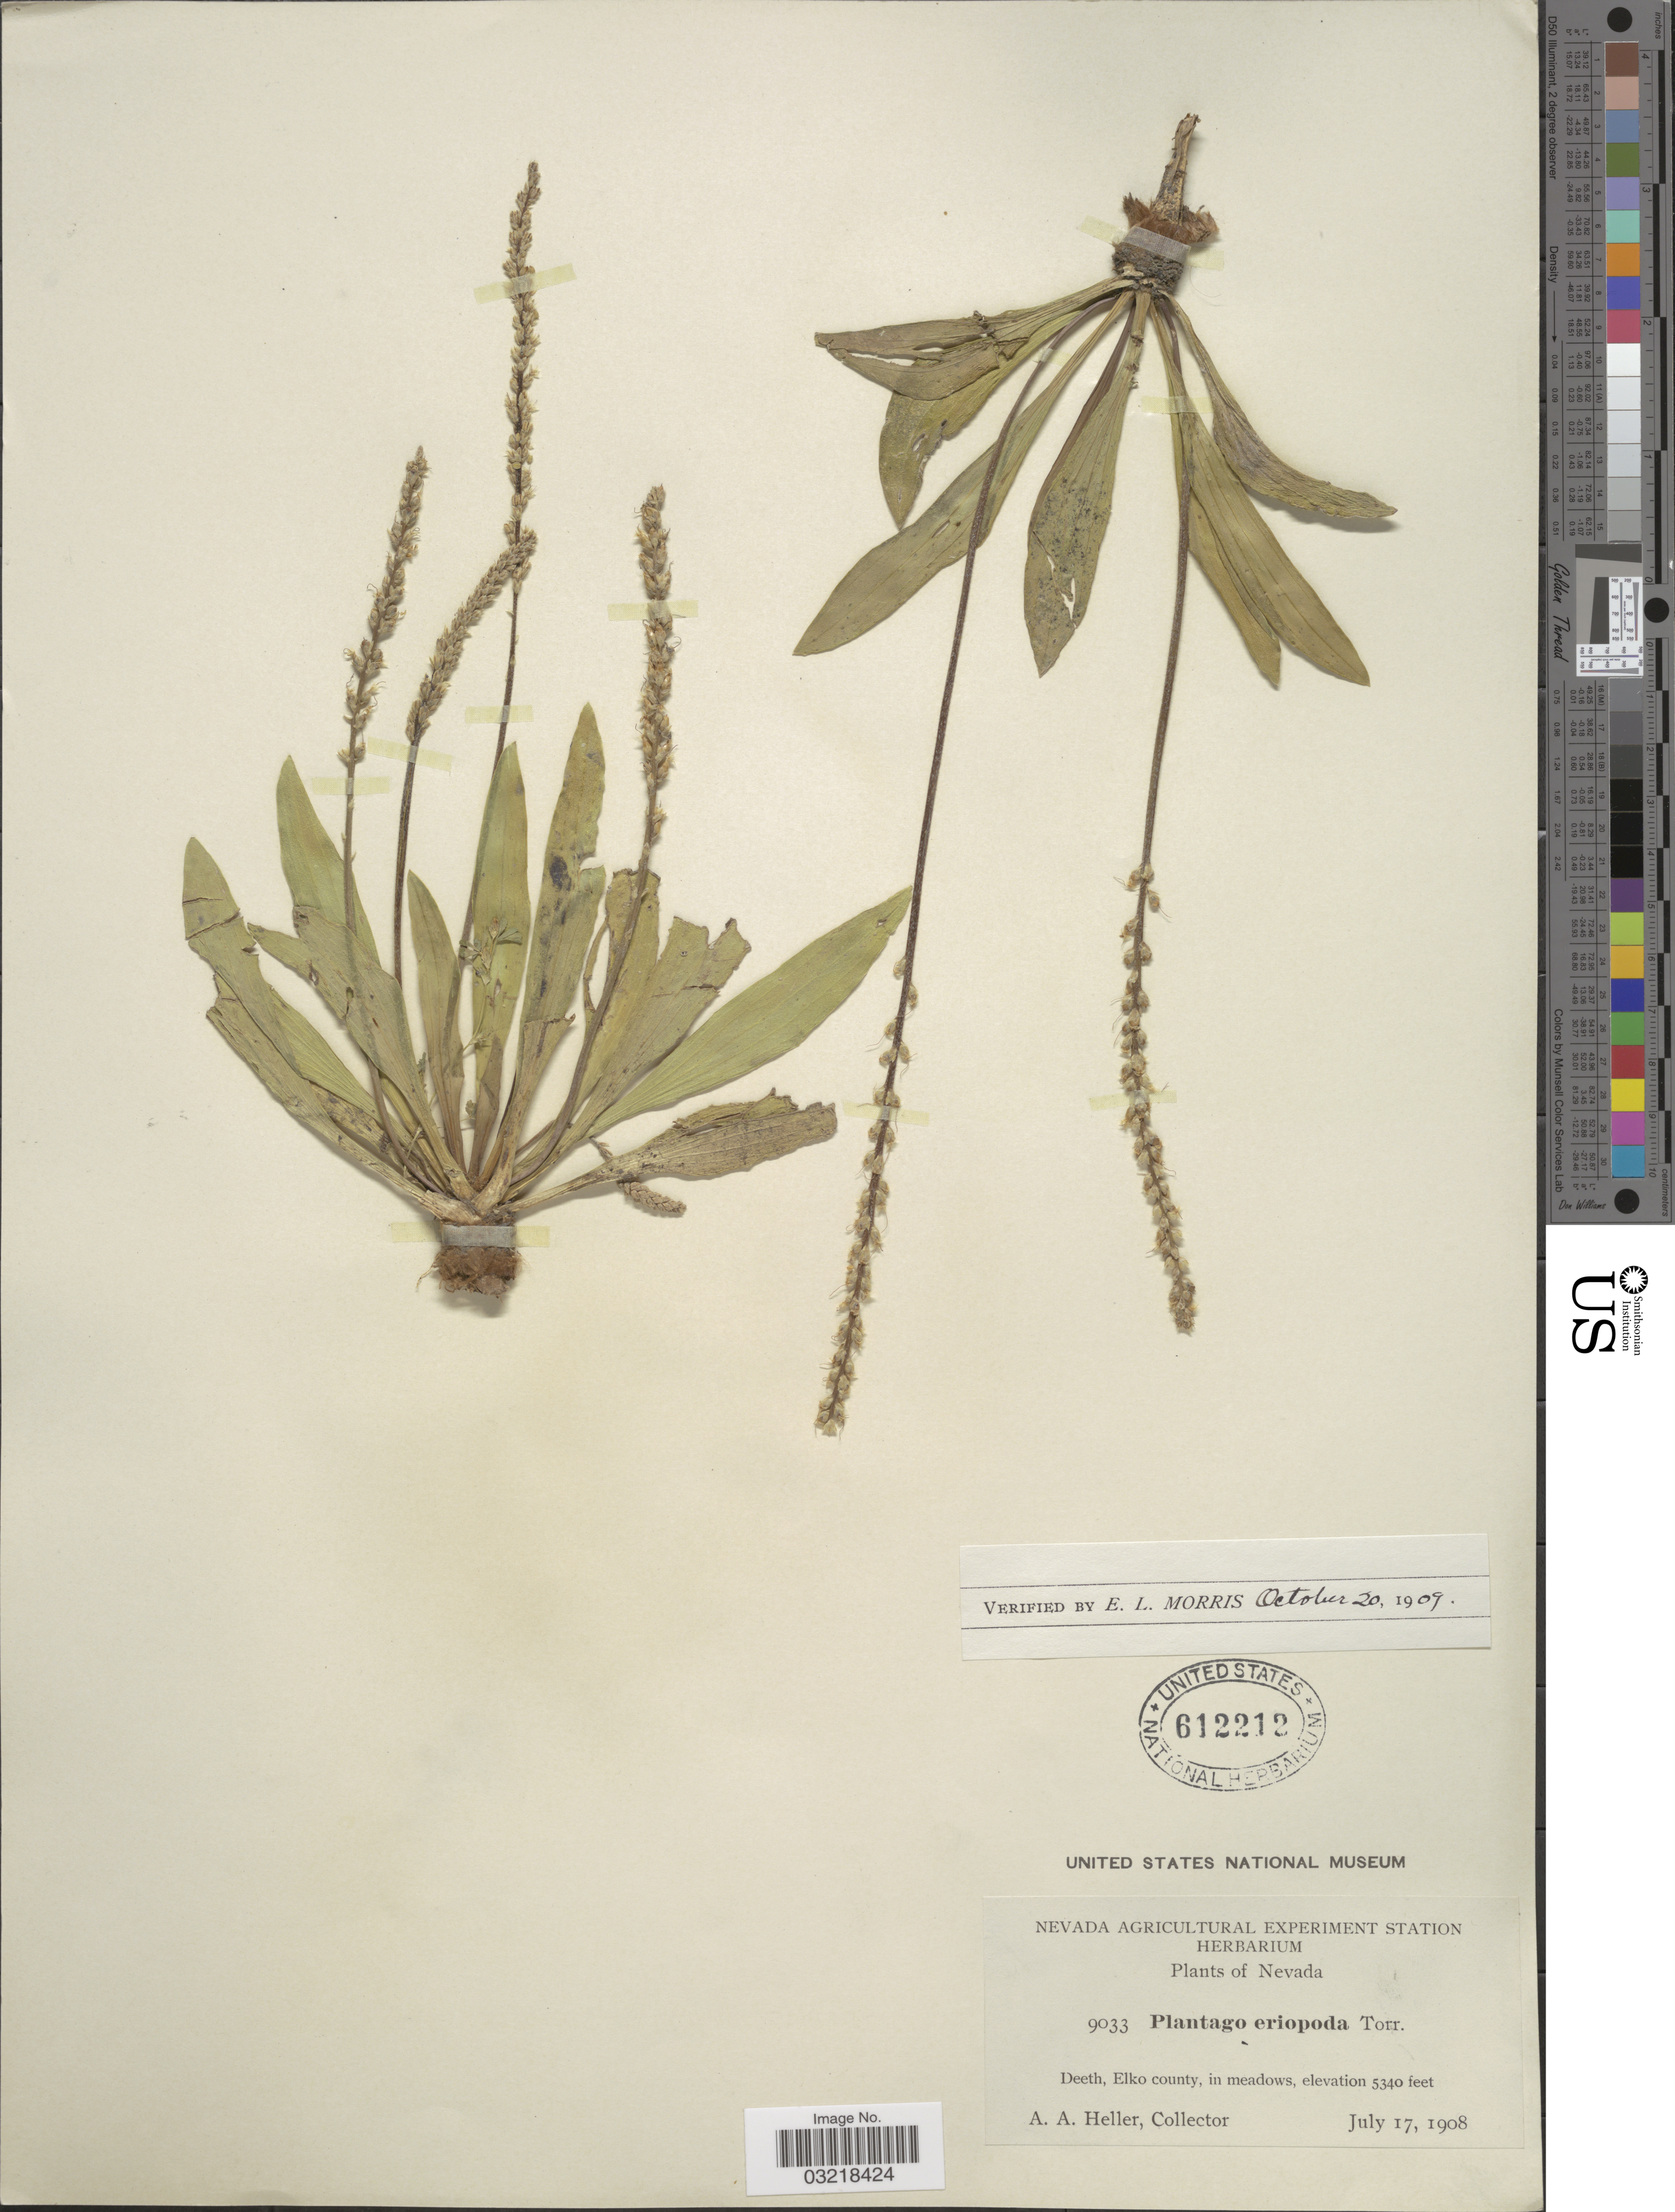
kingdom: Plantae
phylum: Tracheophyta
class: Magnoliopsida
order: Lamiales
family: Plantaginaceae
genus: Plantago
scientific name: Plantago eriopoda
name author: Torr.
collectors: A. A. Heller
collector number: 9033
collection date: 1908-07-17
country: United States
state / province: Nevada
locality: Deeth, Elko county, in meadows.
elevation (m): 1628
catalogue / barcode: US 612212